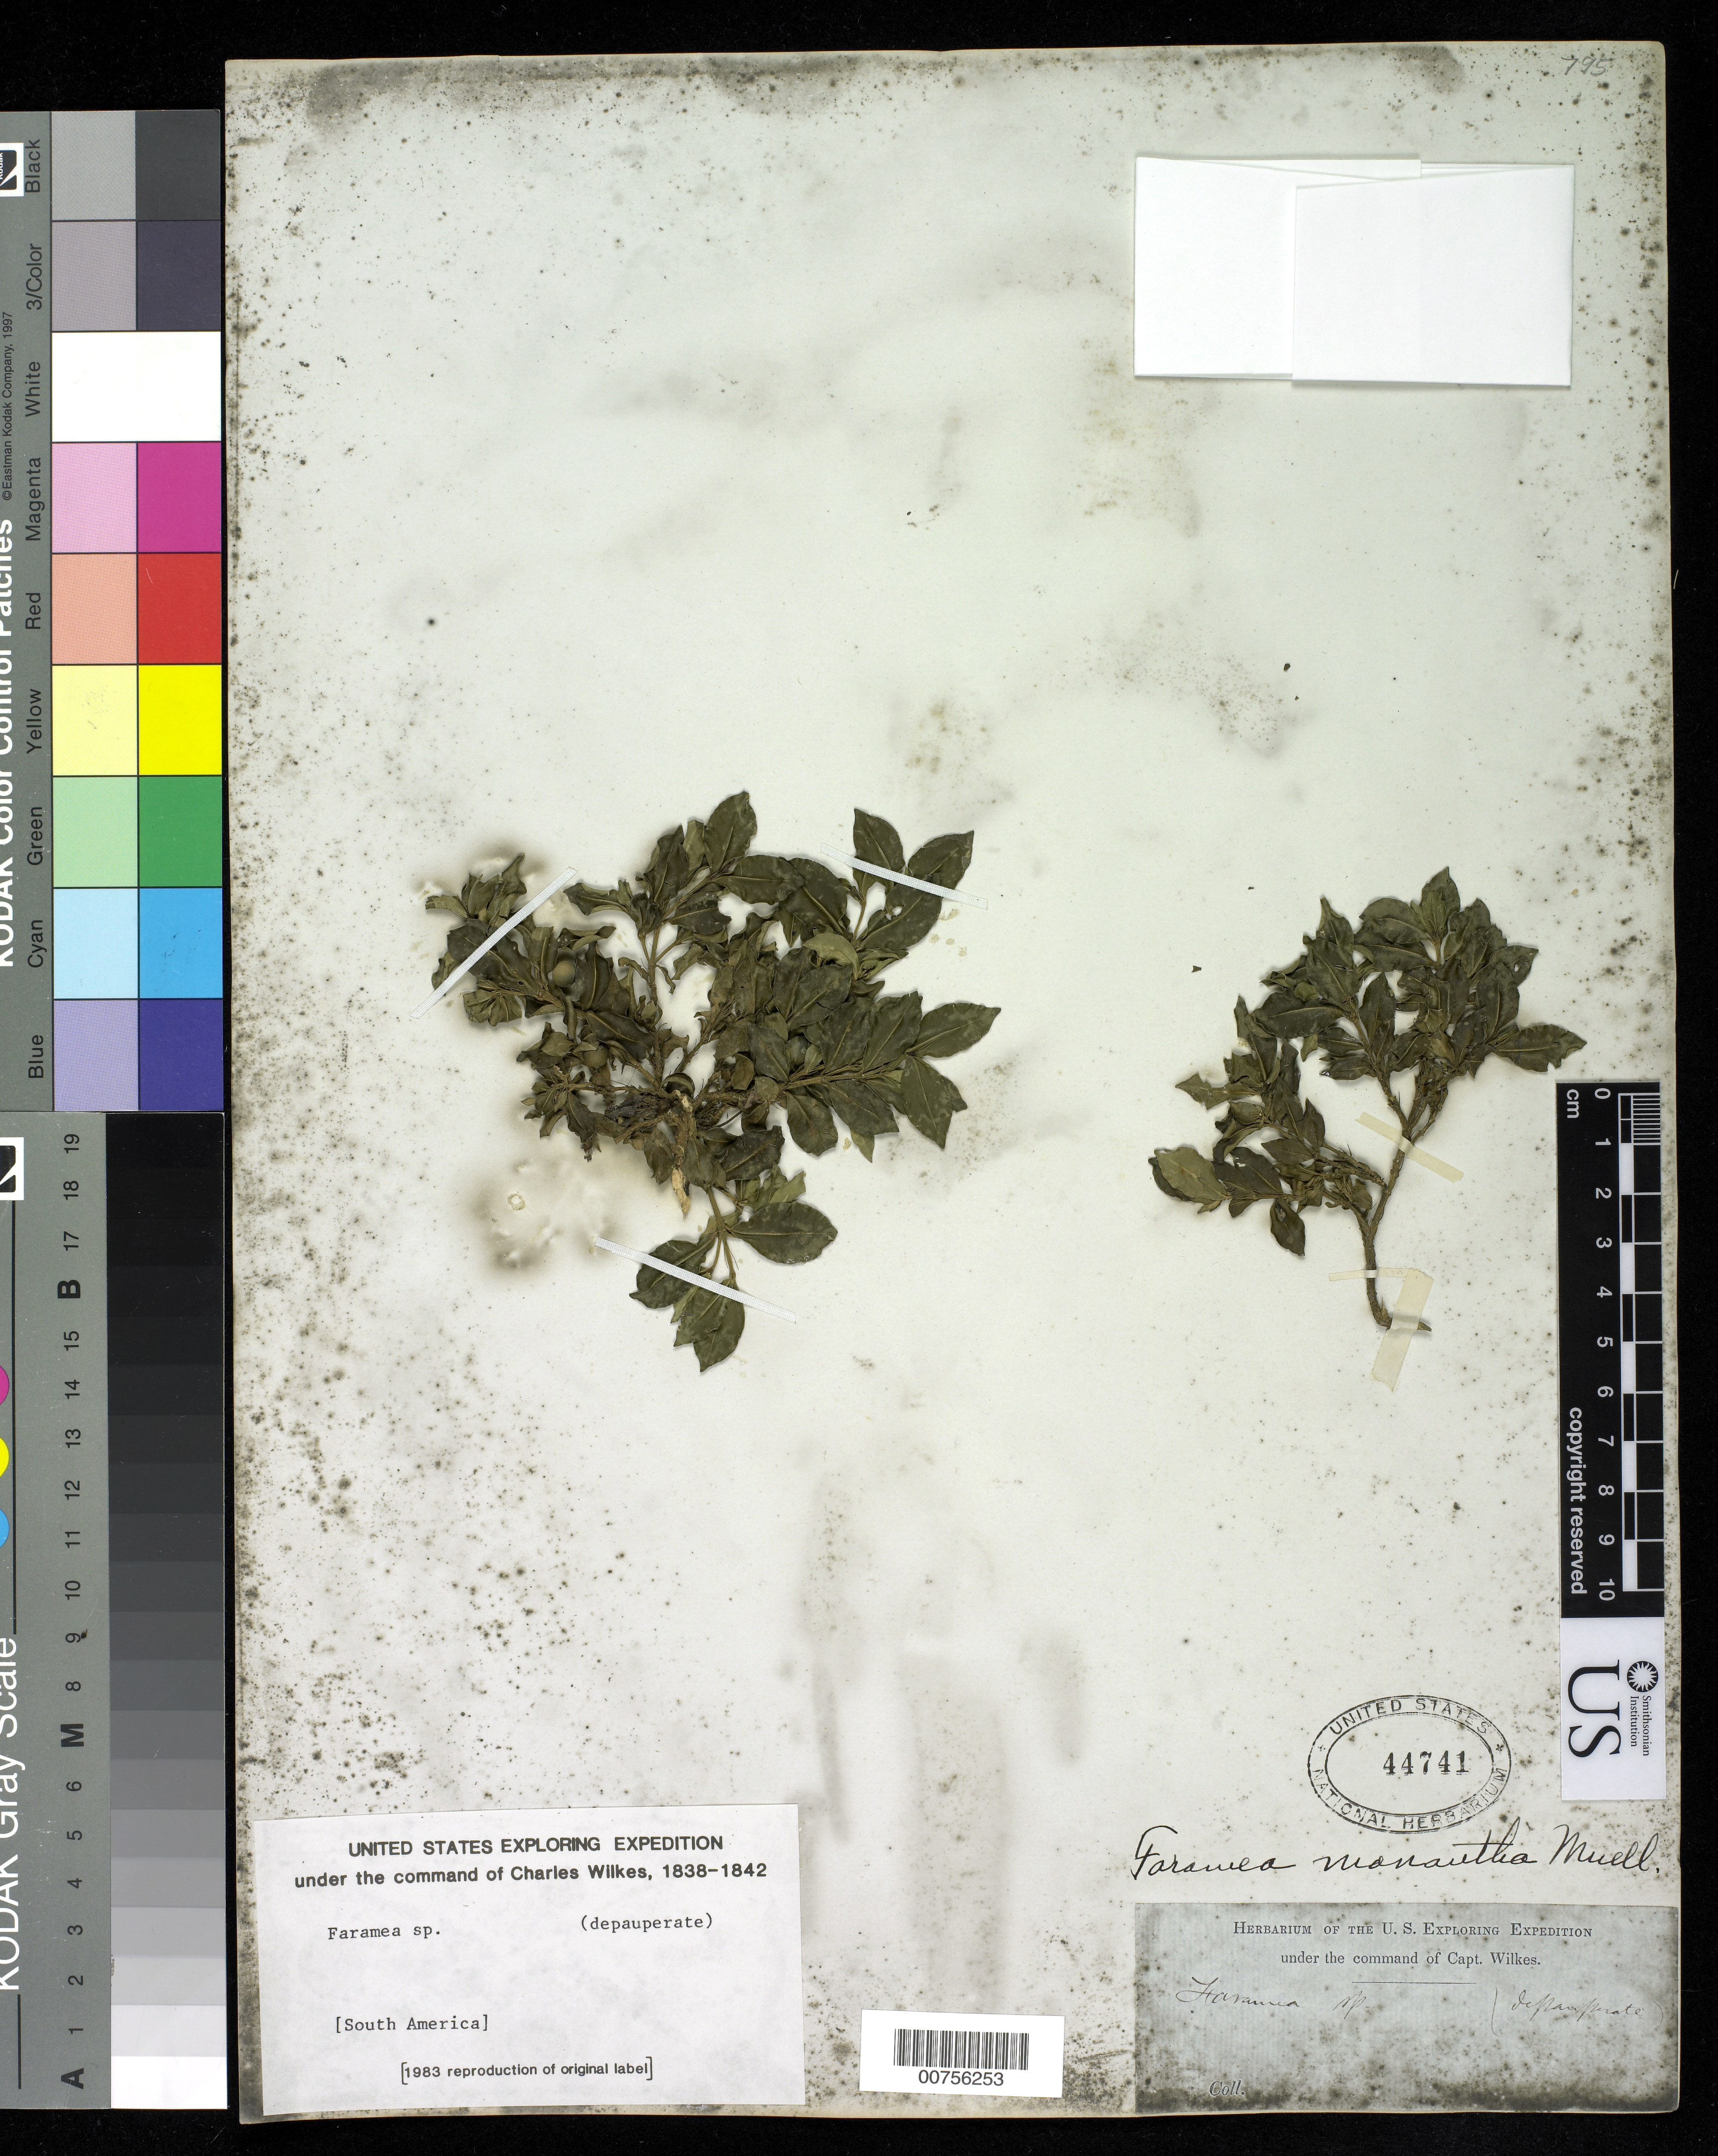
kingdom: Plantae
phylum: Tracheophyta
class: Magnoliopsida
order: Gentianales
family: Rubiaceae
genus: Faramea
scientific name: Faramea sp.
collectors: Wilkes Explor. Exped.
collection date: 1838/1842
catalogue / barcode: US 44741